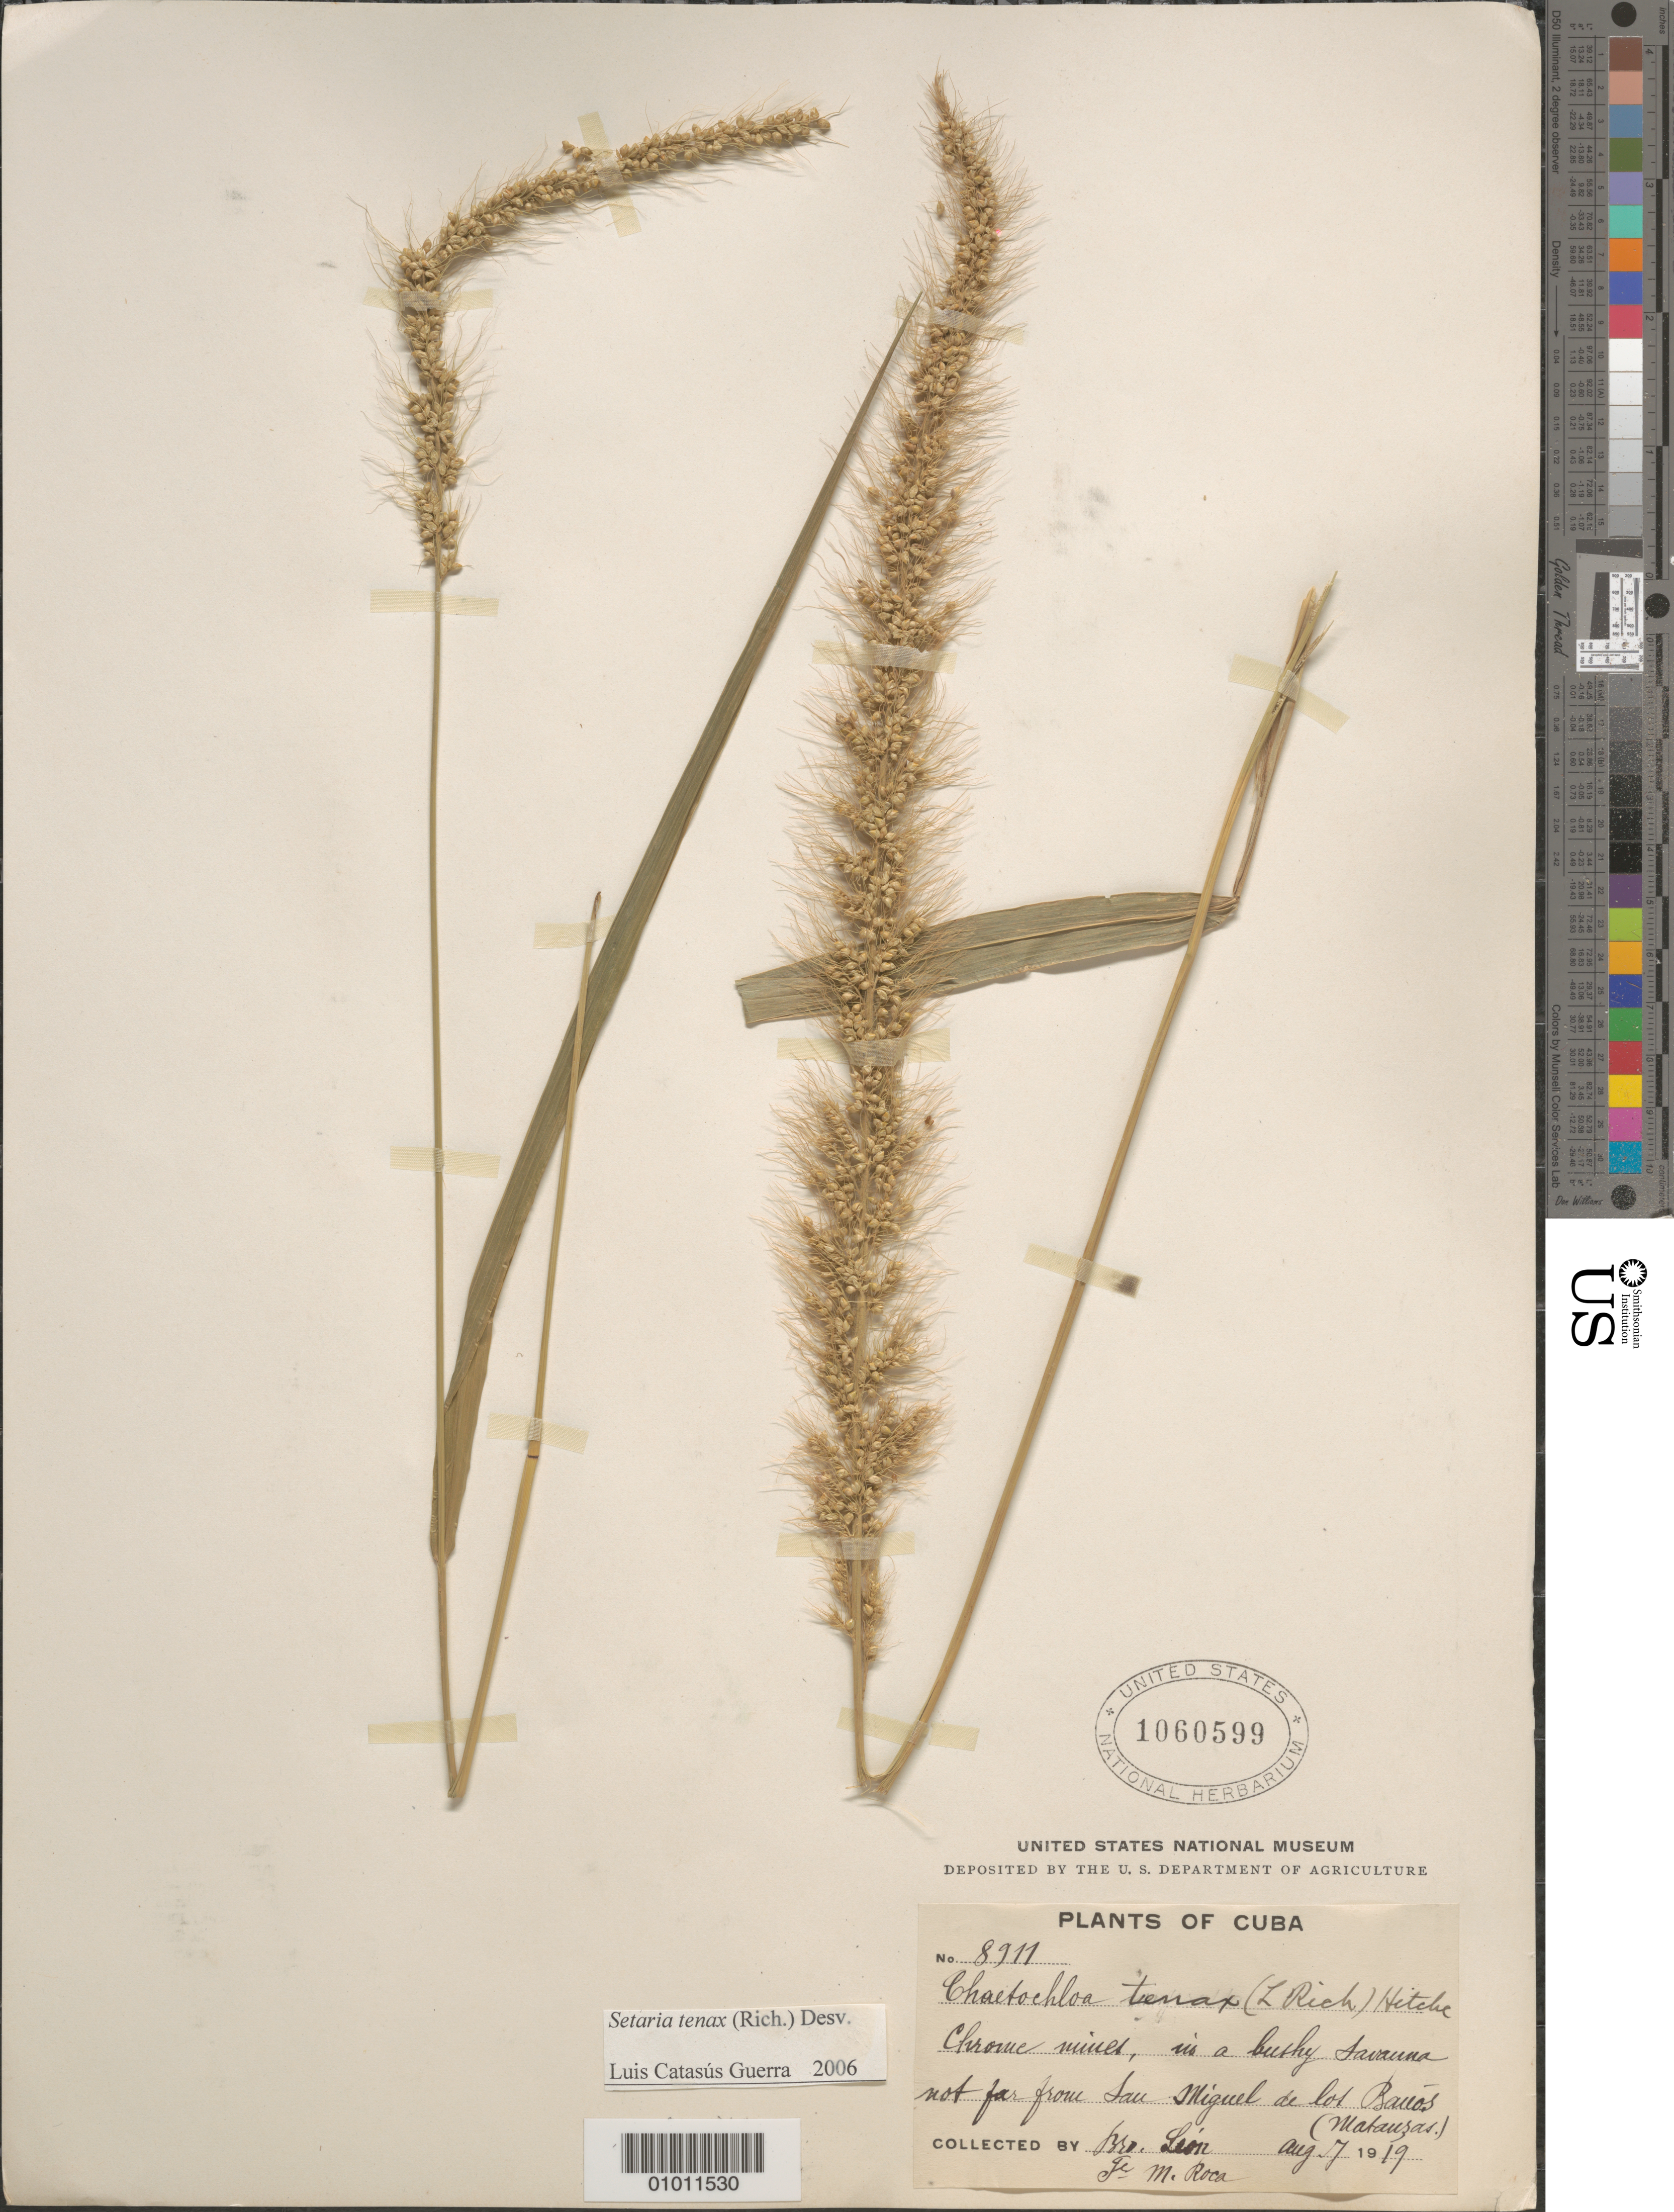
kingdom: Plantae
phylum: Tracheophyta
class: Liliopsida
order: Poales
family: Poaceae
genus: Setaria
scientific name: Setaria tenax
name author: (Rich.) Desv.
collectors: Bro. León & M. Roca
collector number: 8911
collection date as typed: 07 Aug 1919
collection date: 1919-08-07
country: Cuba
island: Cuba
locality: Not far from San Miguel de Los Banos (Mantauzas)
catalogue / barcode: US 1060599